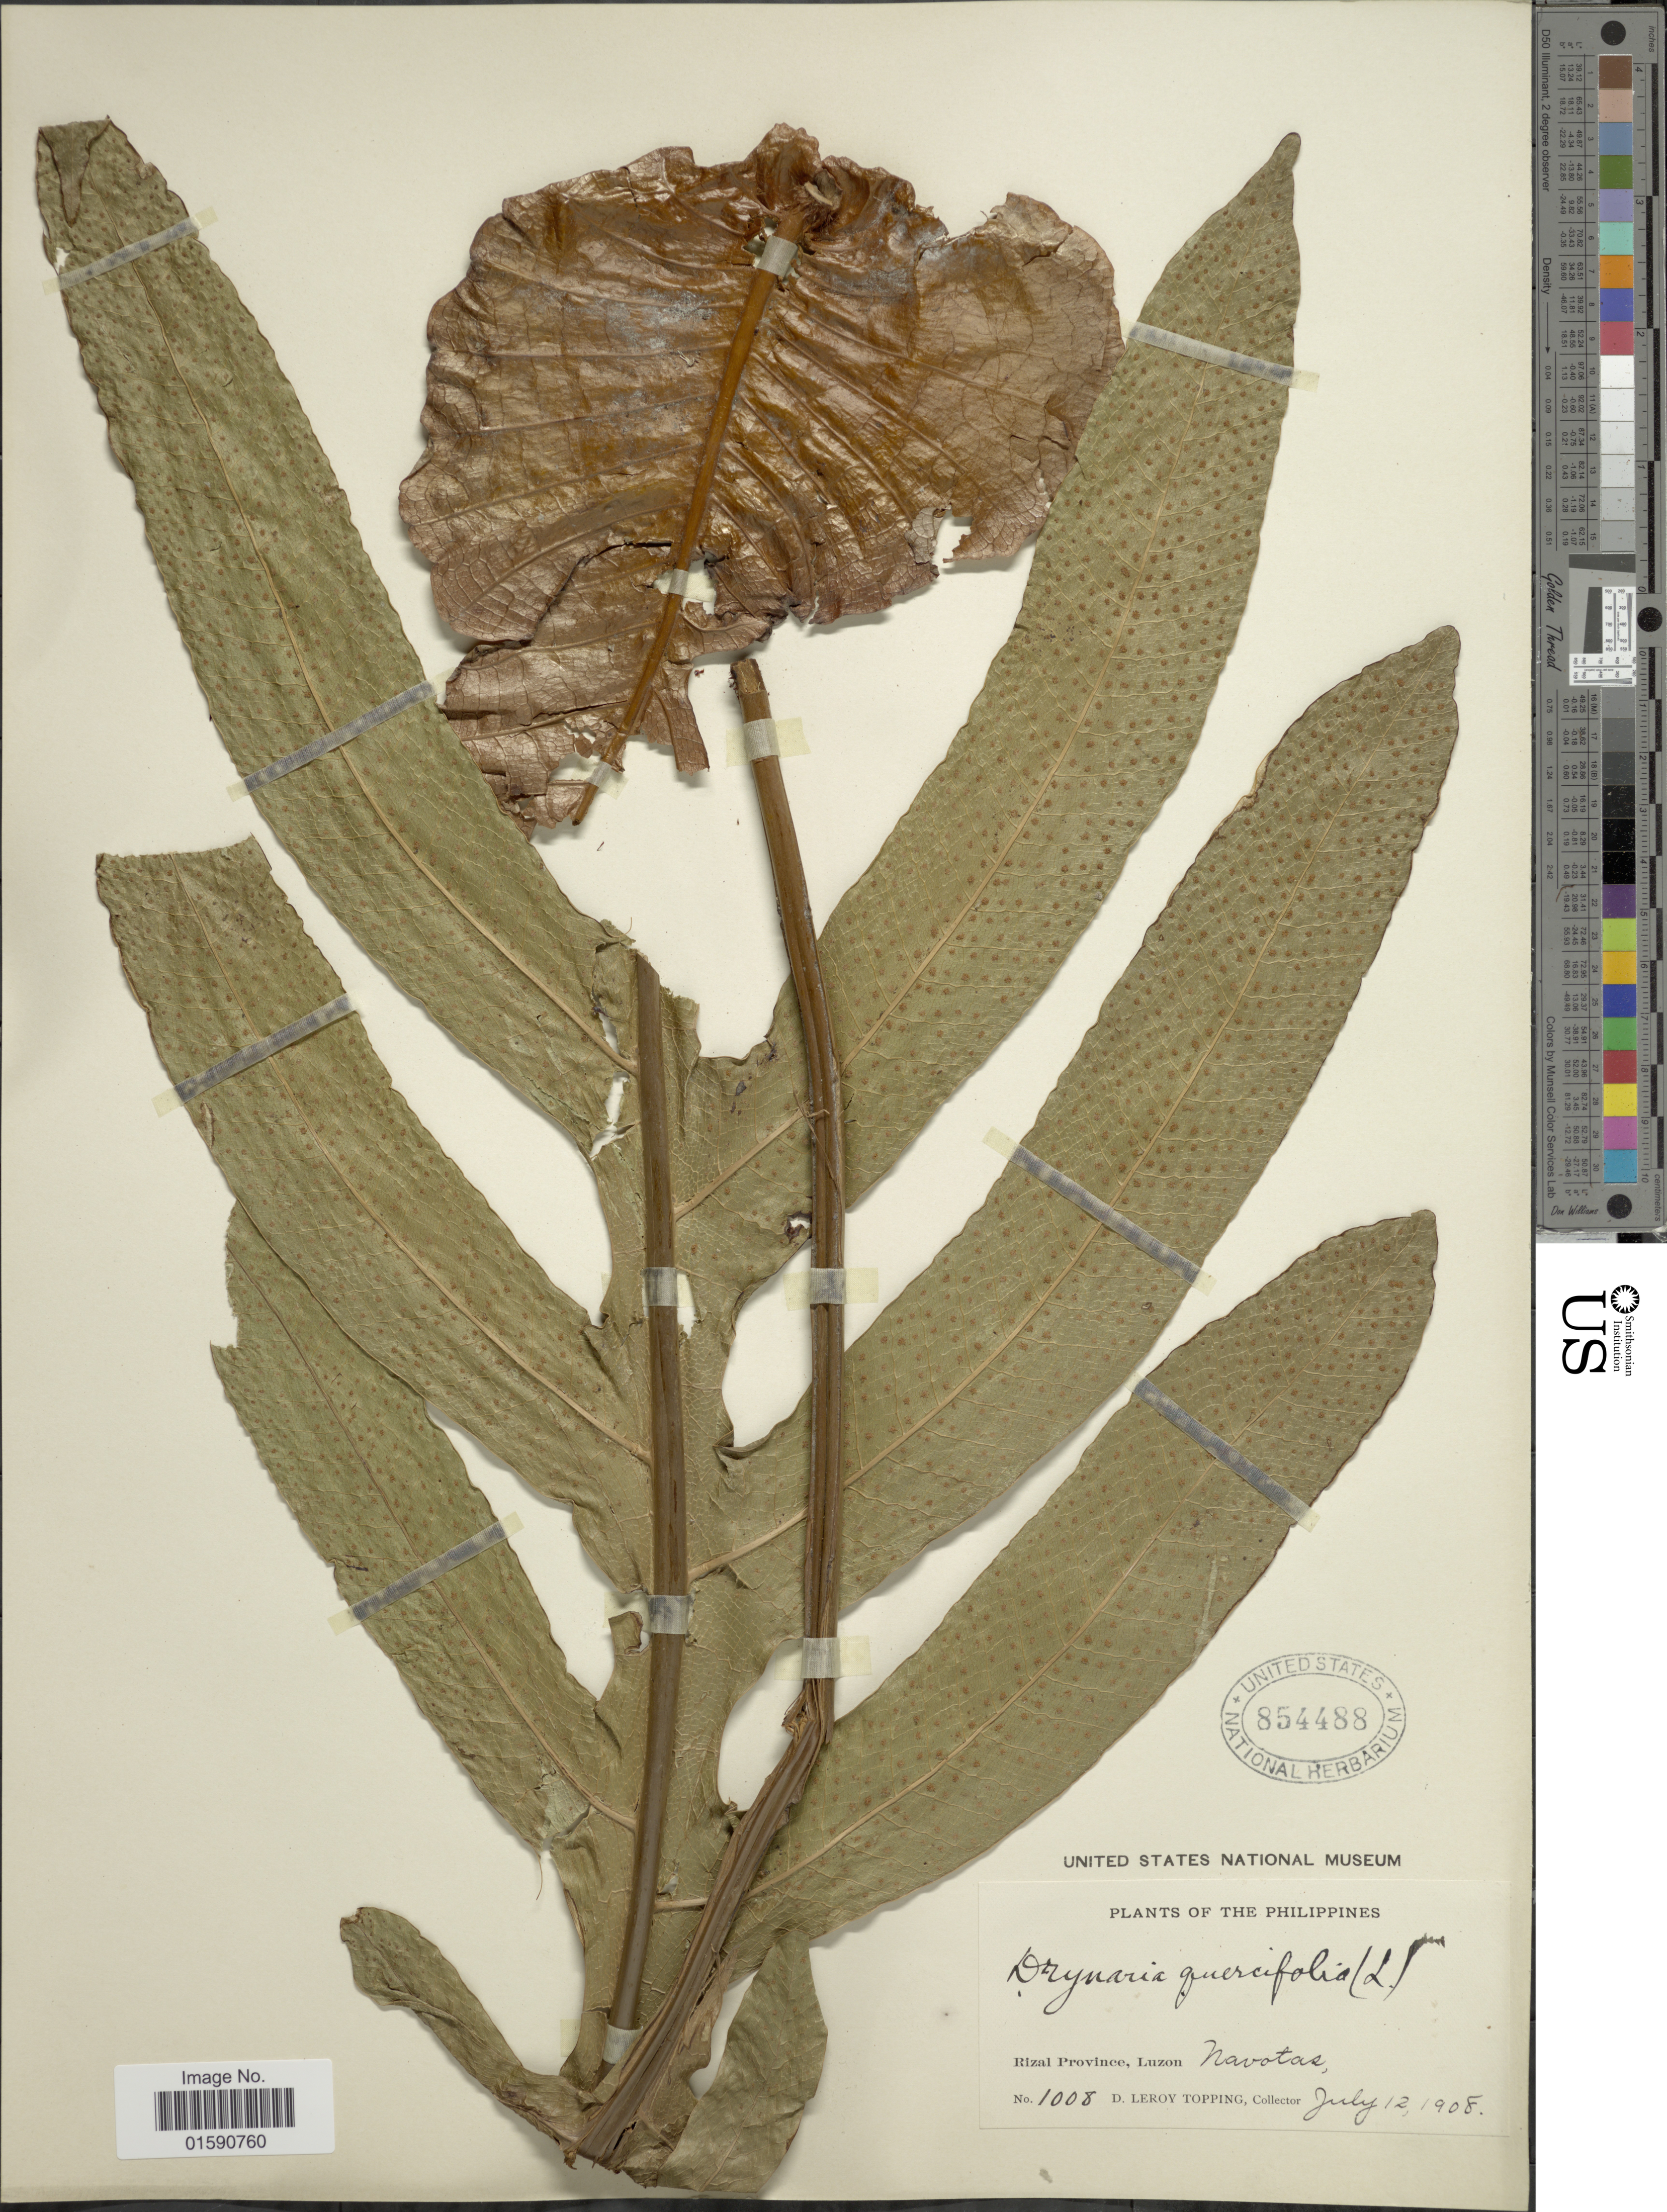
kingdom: Plantae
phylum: Tracheophyta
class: Polypodiopsida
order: Polypodiales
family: Polypodiaceae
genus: Drynaria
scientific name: Drynaria quercifolia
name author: (L.) J. Sm.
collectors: D. L. Topping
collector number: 1008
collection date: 1908-07-12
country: Philippines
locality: Rizal Province, Luzon Navotas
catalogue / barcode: US 854488